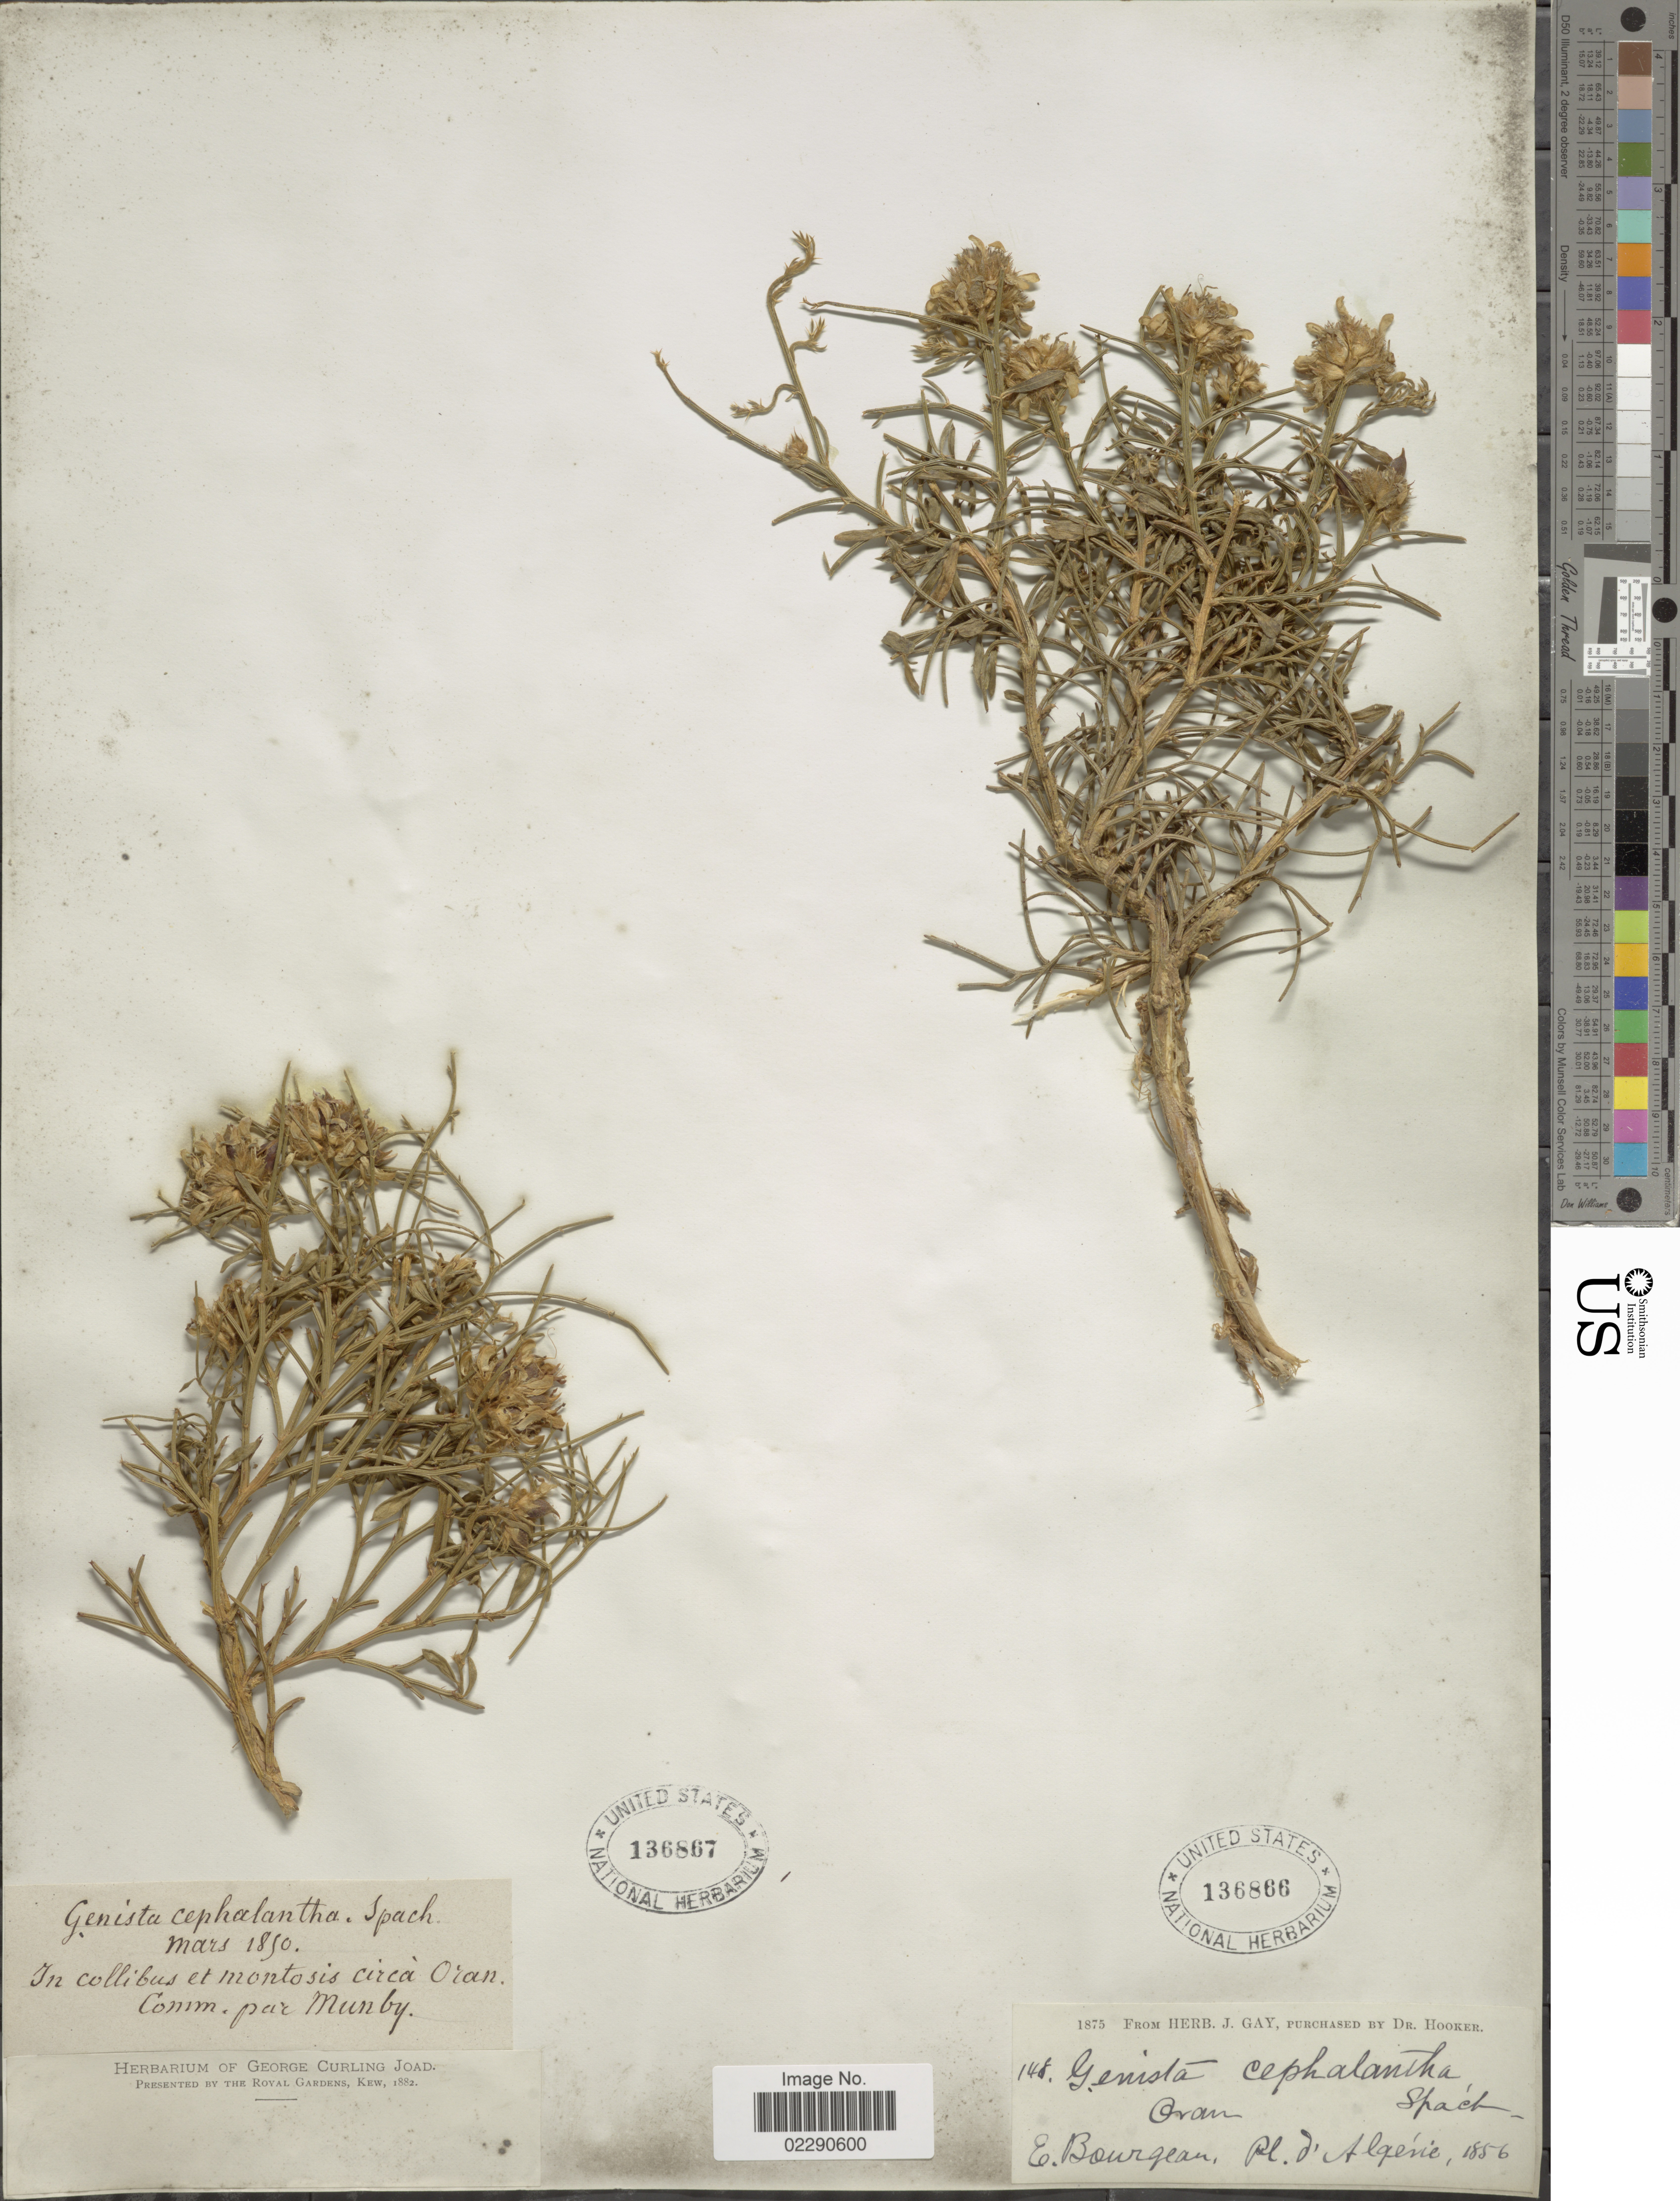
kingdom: Plantae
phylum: Tracheophyta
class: Magnoliopsida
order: Fabales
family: Fabaceae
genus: Genista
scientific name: Genista cephalantha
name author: Spach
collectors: E. Bourgeau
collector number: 148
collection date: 1856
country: Algeria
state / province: Oran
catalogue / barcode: US 136866-2